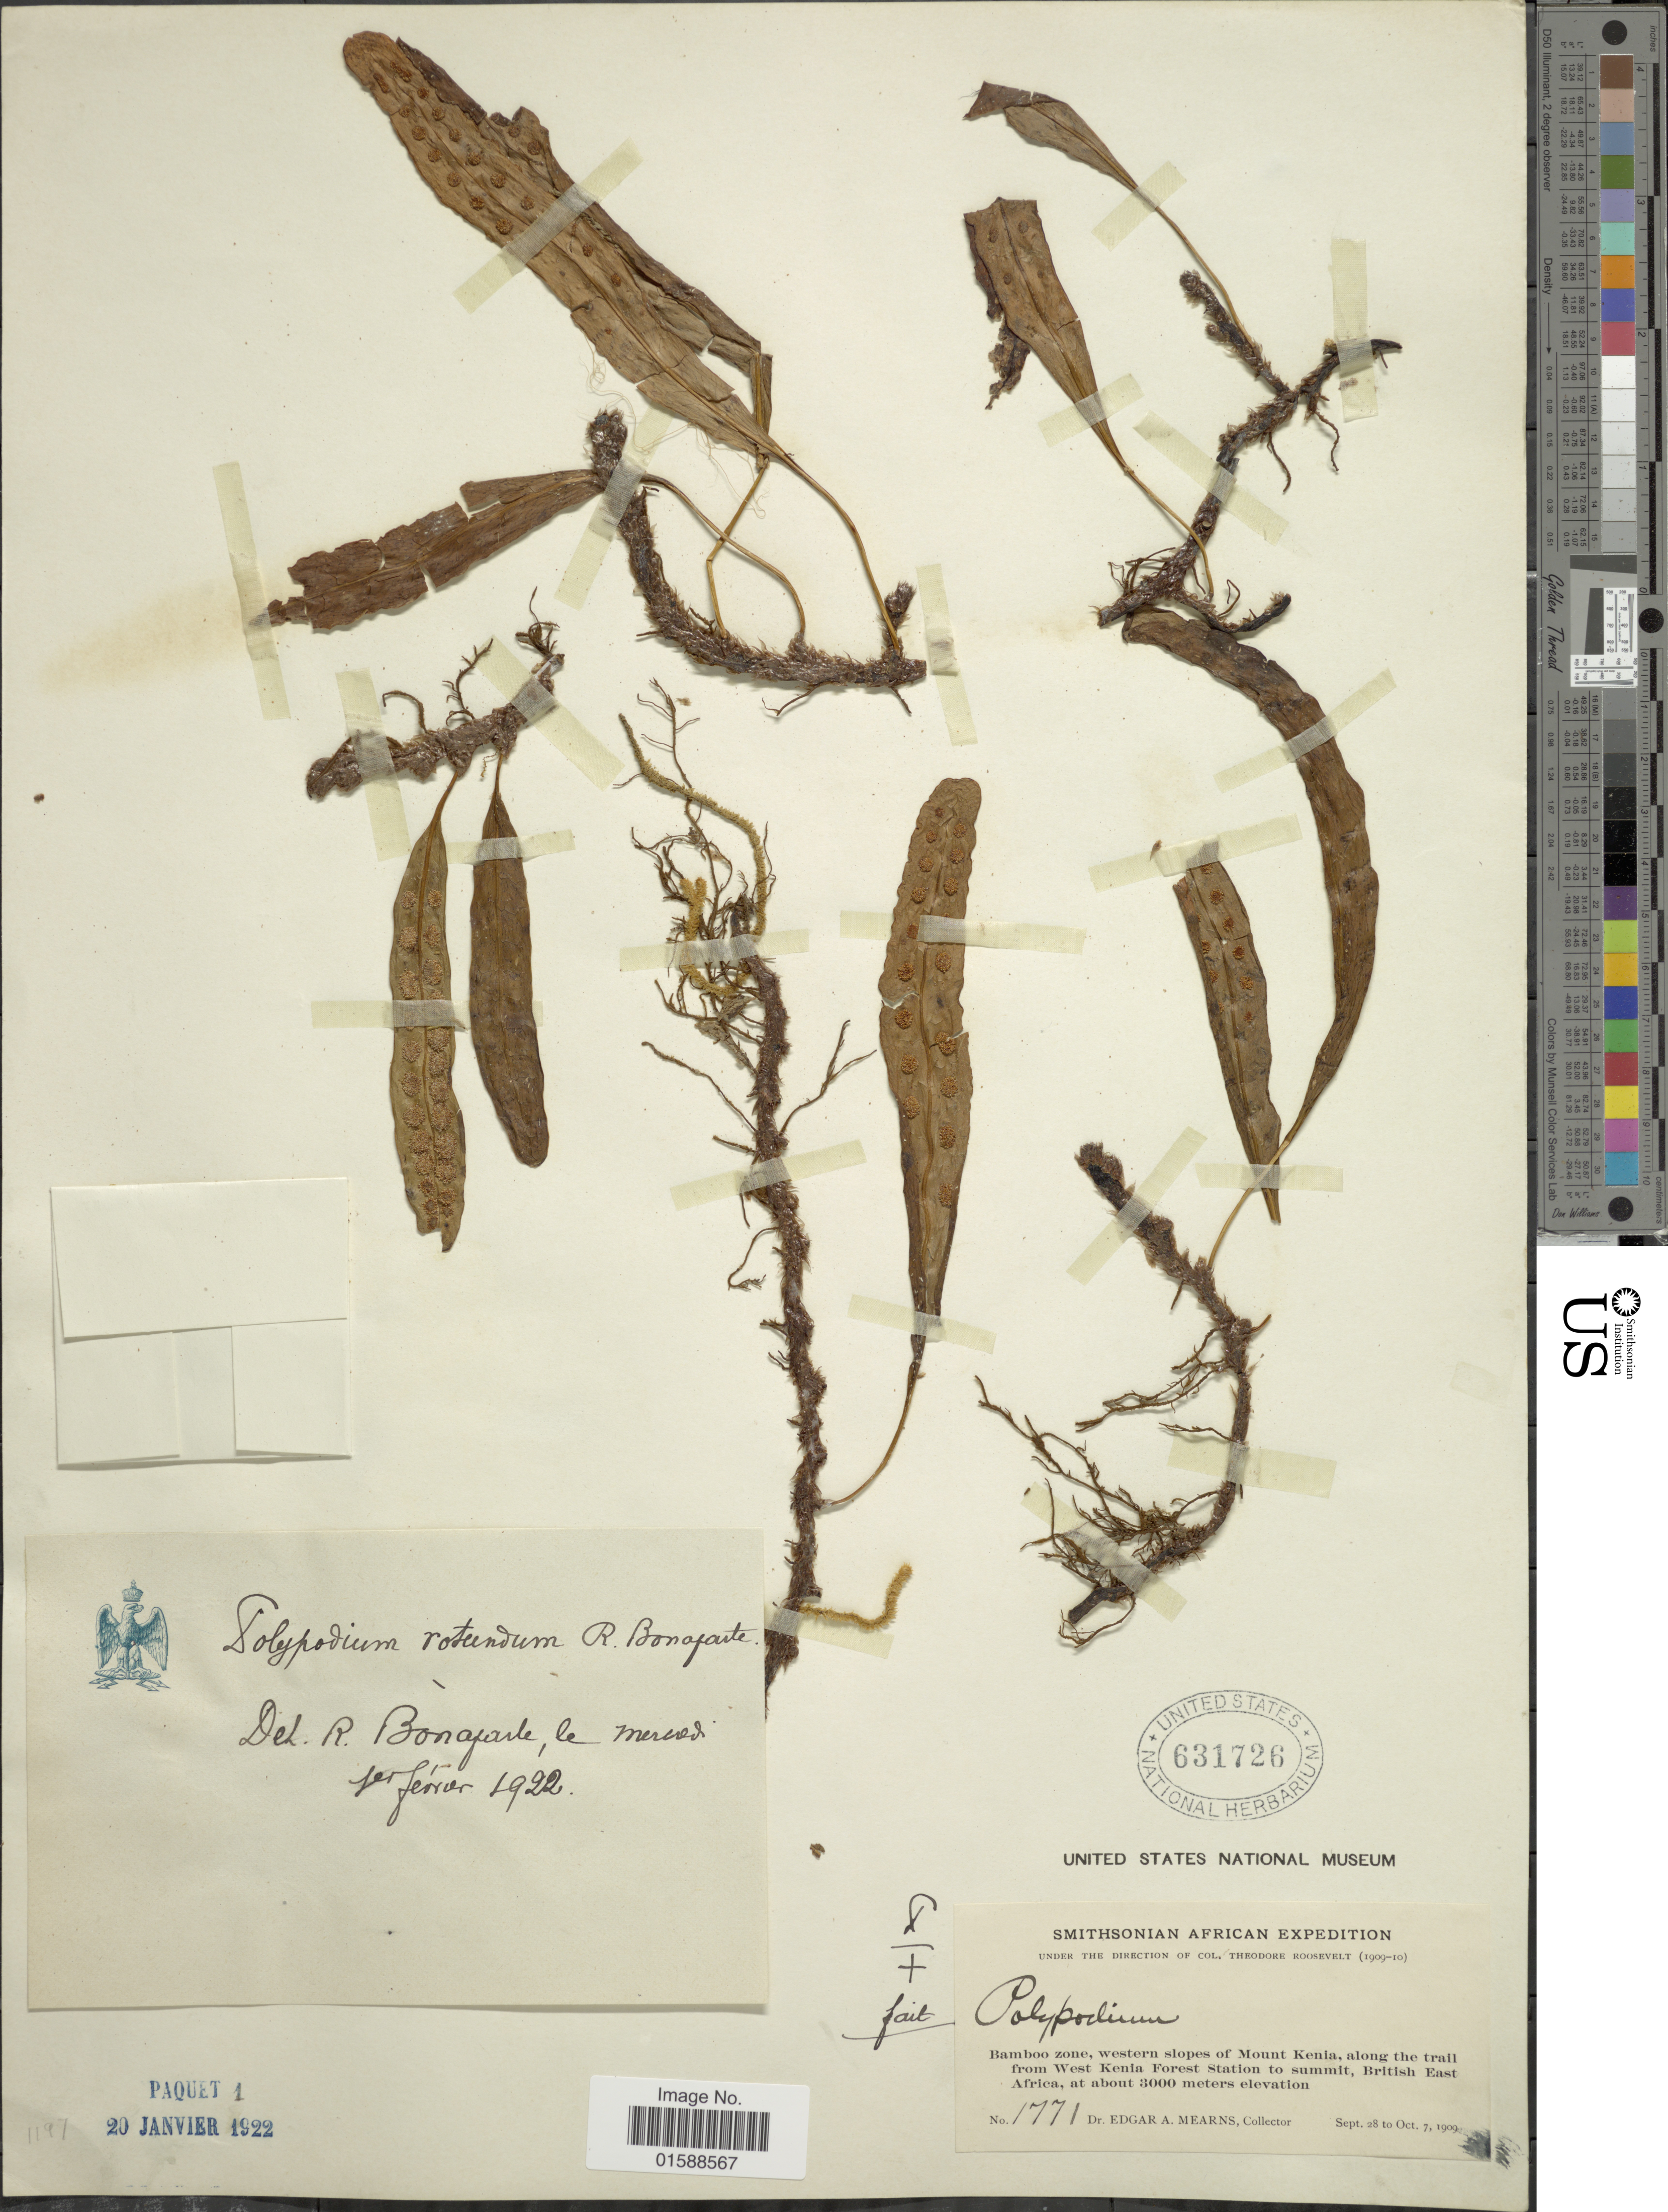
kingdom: Plantae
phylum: Tracheophyta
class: Polypodiopsida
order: Polypodiales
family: Polypodiaceae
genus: Lepisorus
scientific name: Lepisorus excavatus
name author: (Bory ex Willd.) Ching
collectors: E. A. Mearns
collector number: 1771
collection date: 1909-09-28/1909-10-07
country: Kenya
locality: Bamboo zone, western slopes of Mount Kenia, along trail from West Kenia Forest Station to summit, British East Africa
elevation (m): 3000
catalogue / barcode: US 631726